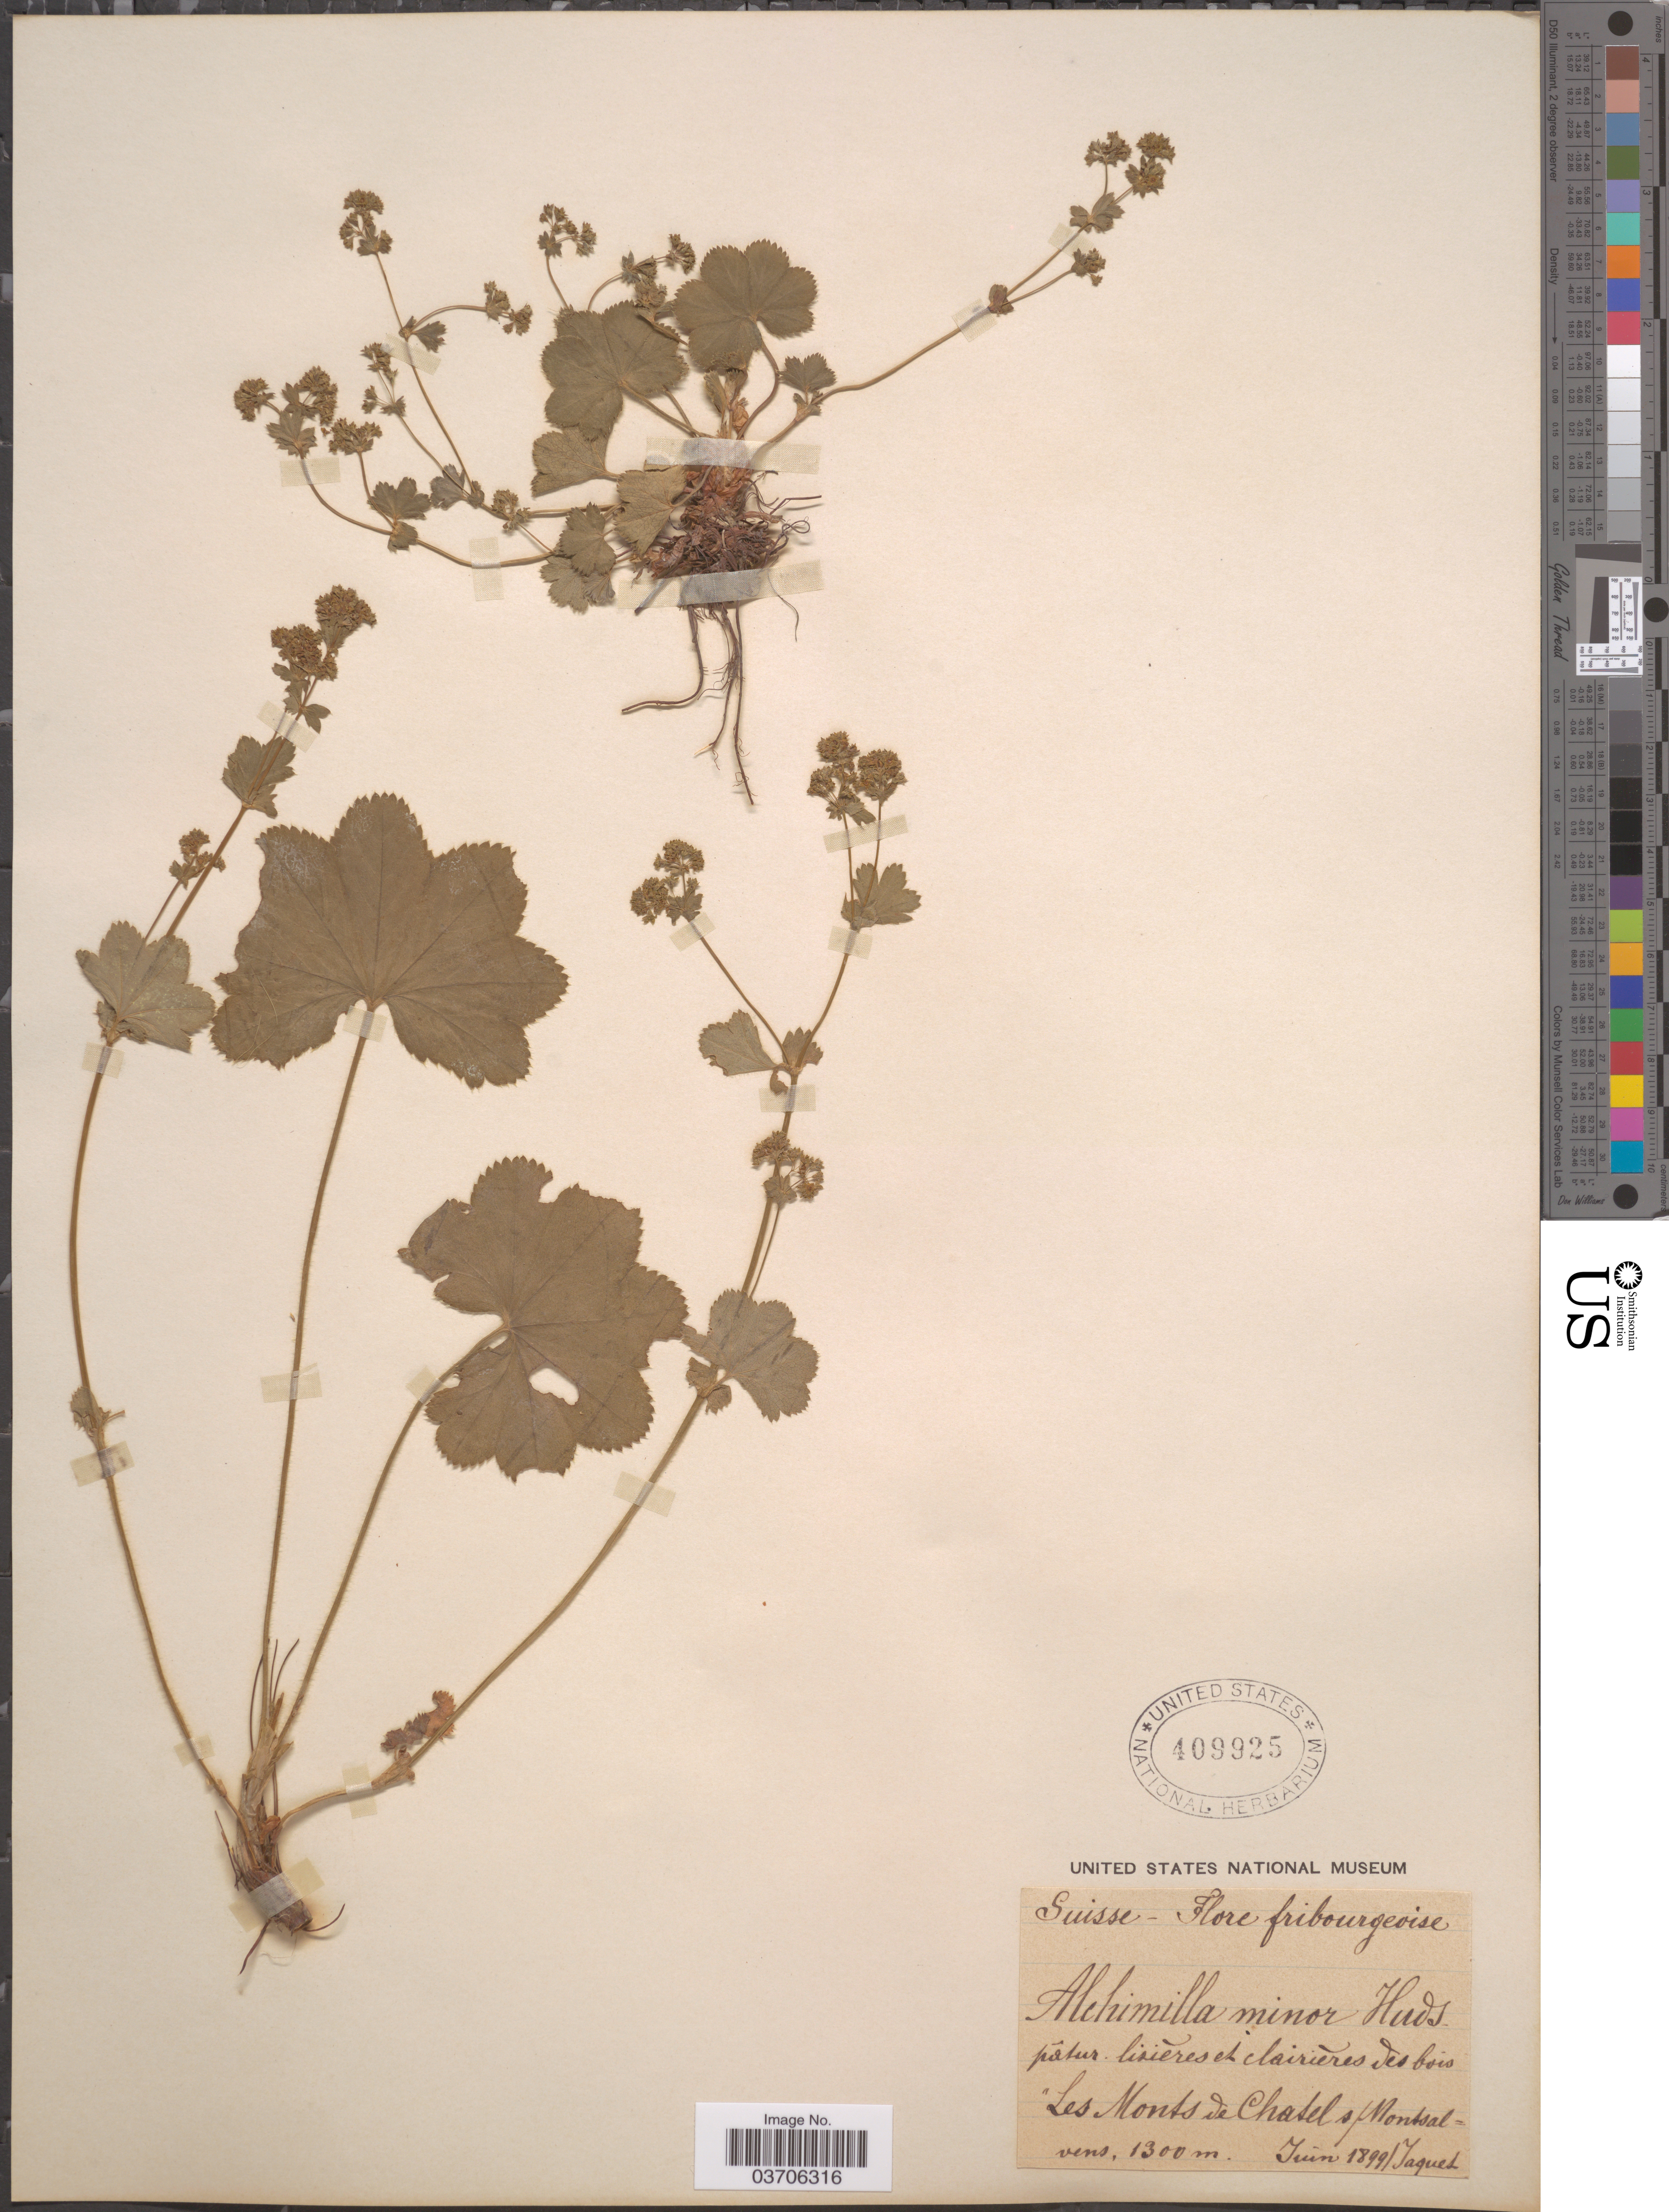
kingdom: Plantae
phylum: Tracheophyta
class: Magnoliopsida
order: Rosales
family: Rosaceae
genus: Alchemilla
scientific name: Alchemilla minor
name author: Huds.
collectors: -. Jaquet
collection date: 1899-06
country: Switzerland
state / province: Fribourg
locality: Suisse. Pâtur lisières et clarières des bois Les Monts de Chatel s/ Montsal.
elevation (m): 1300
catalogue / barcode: US 409925